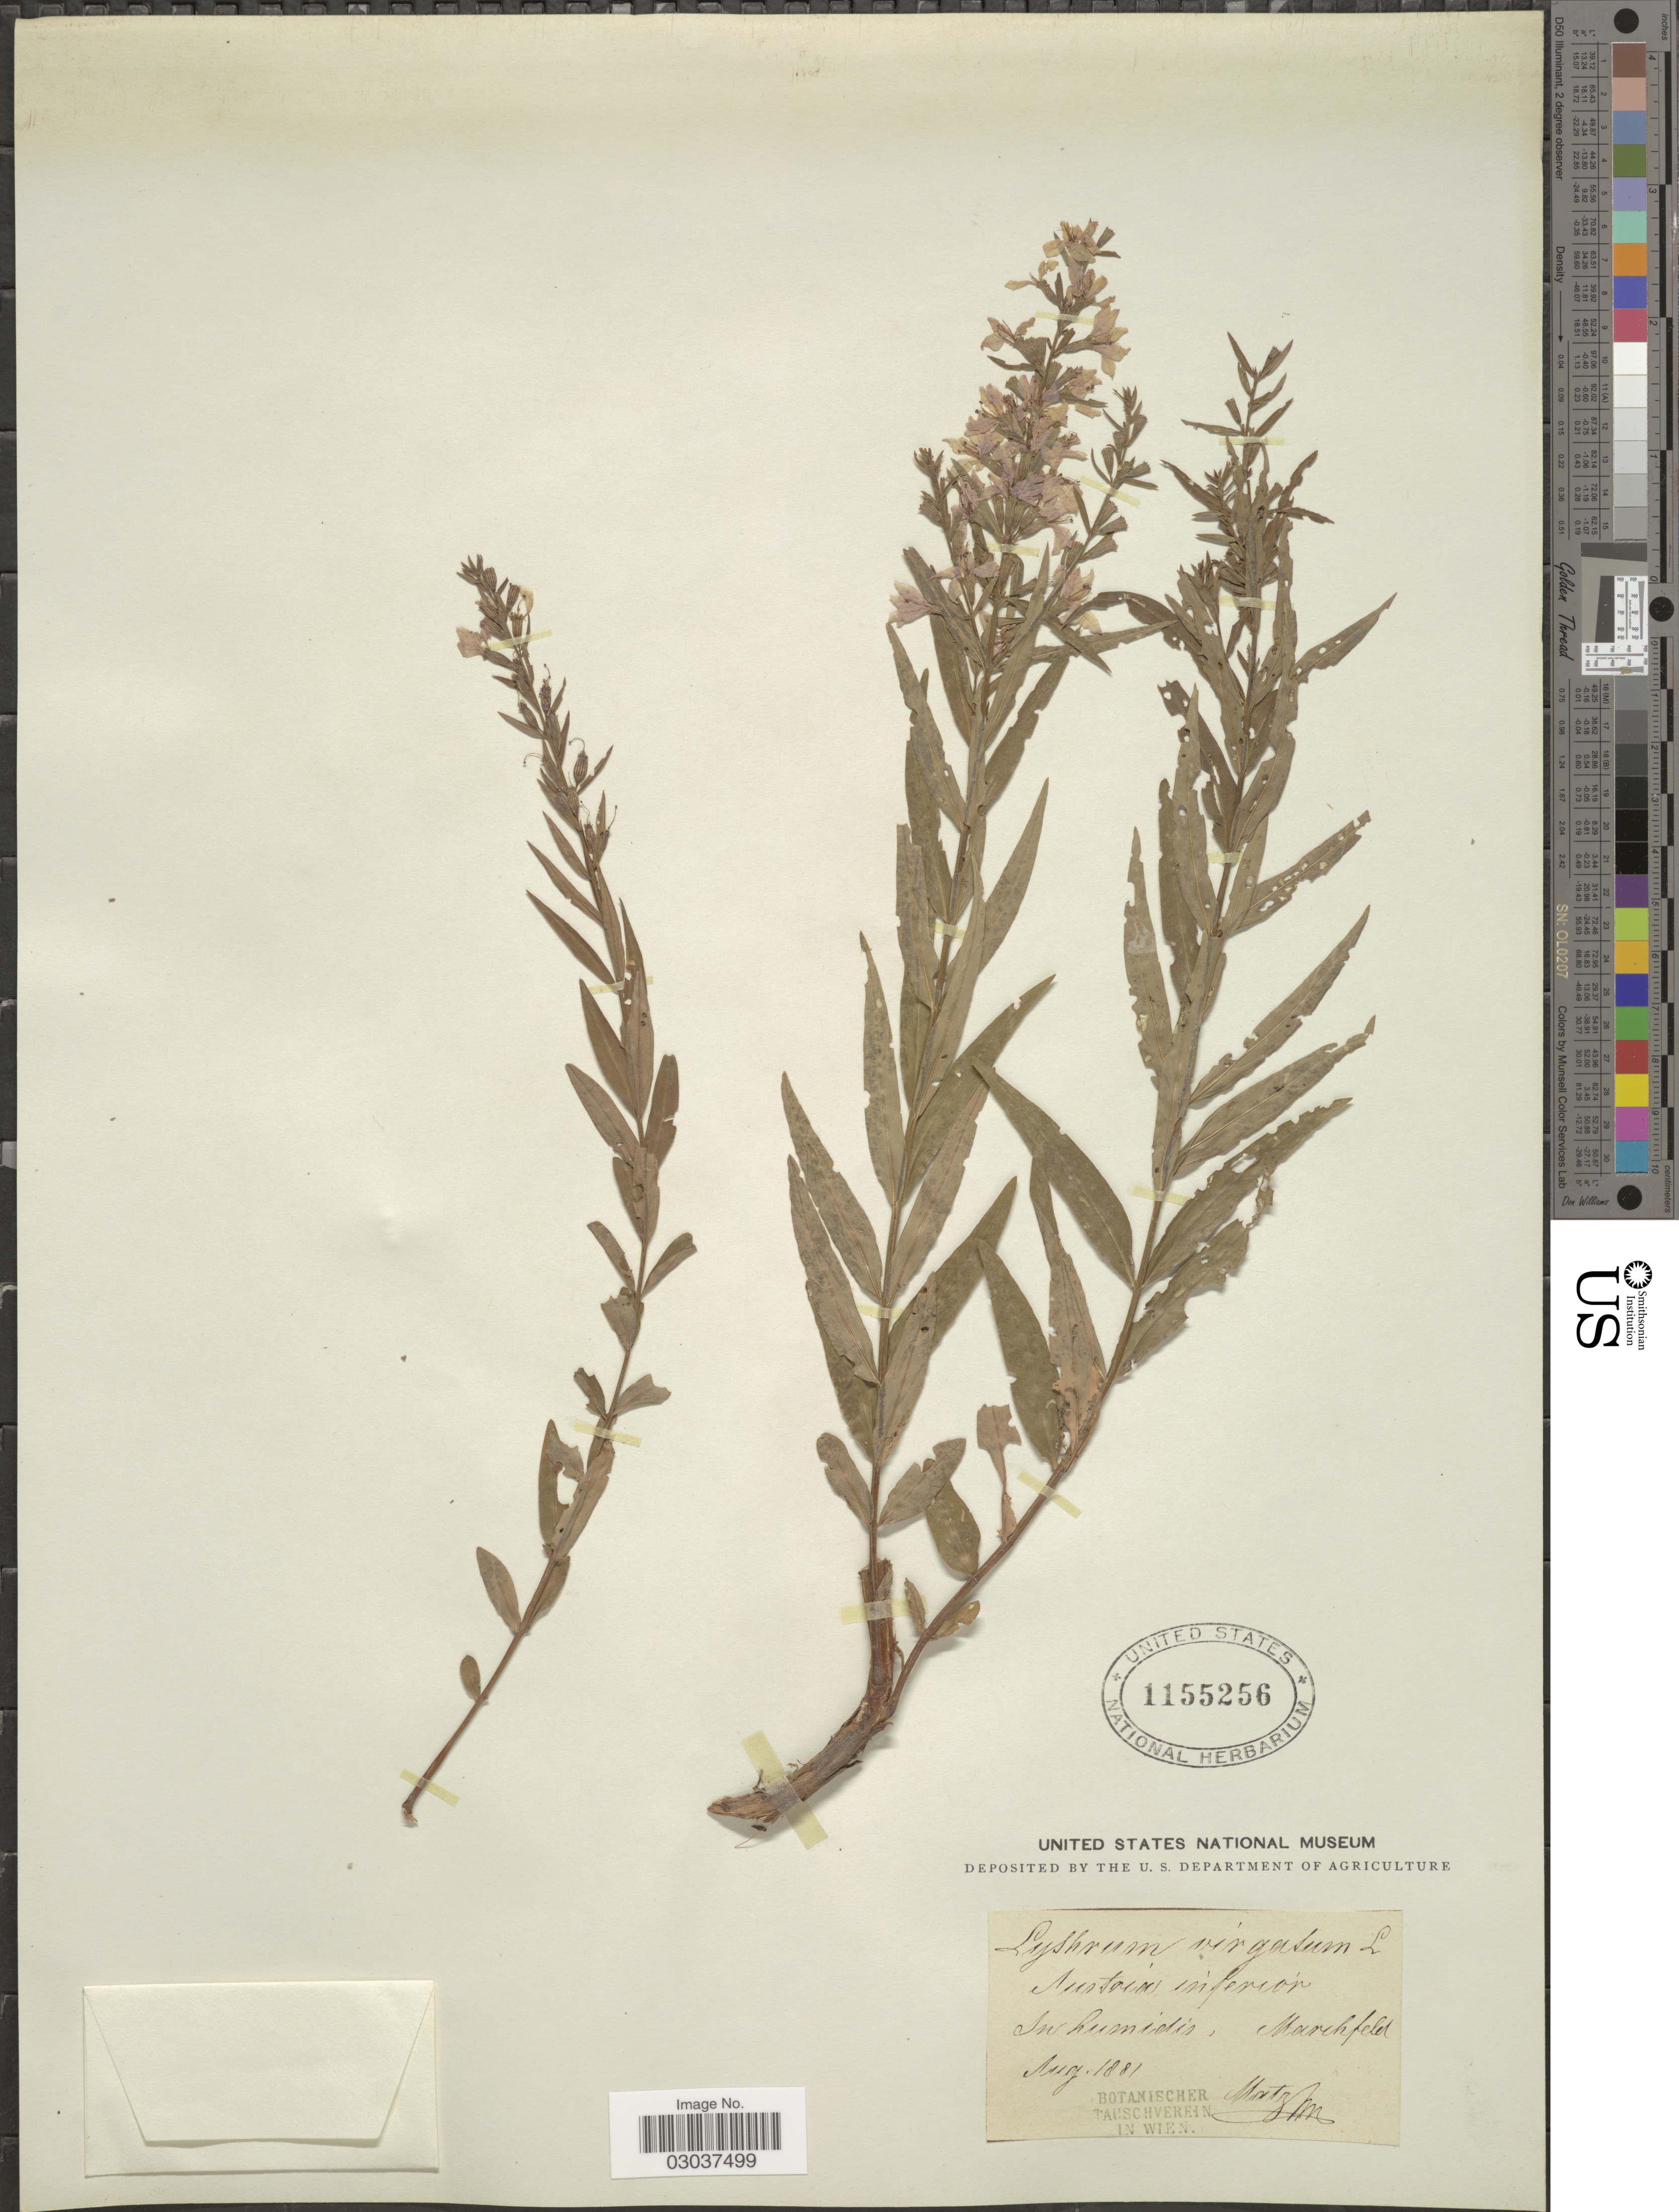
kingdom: Plantae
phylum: Tracheophyta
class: Magnoliopsida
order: Myrtales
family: Lythraceae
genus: Lythrum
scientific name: Lythrum virgatum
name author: L.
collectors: -. Matz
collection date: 1881-08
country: Austria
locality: Austria inferior. In humidis Marchfeld.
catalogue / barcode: US 1155256